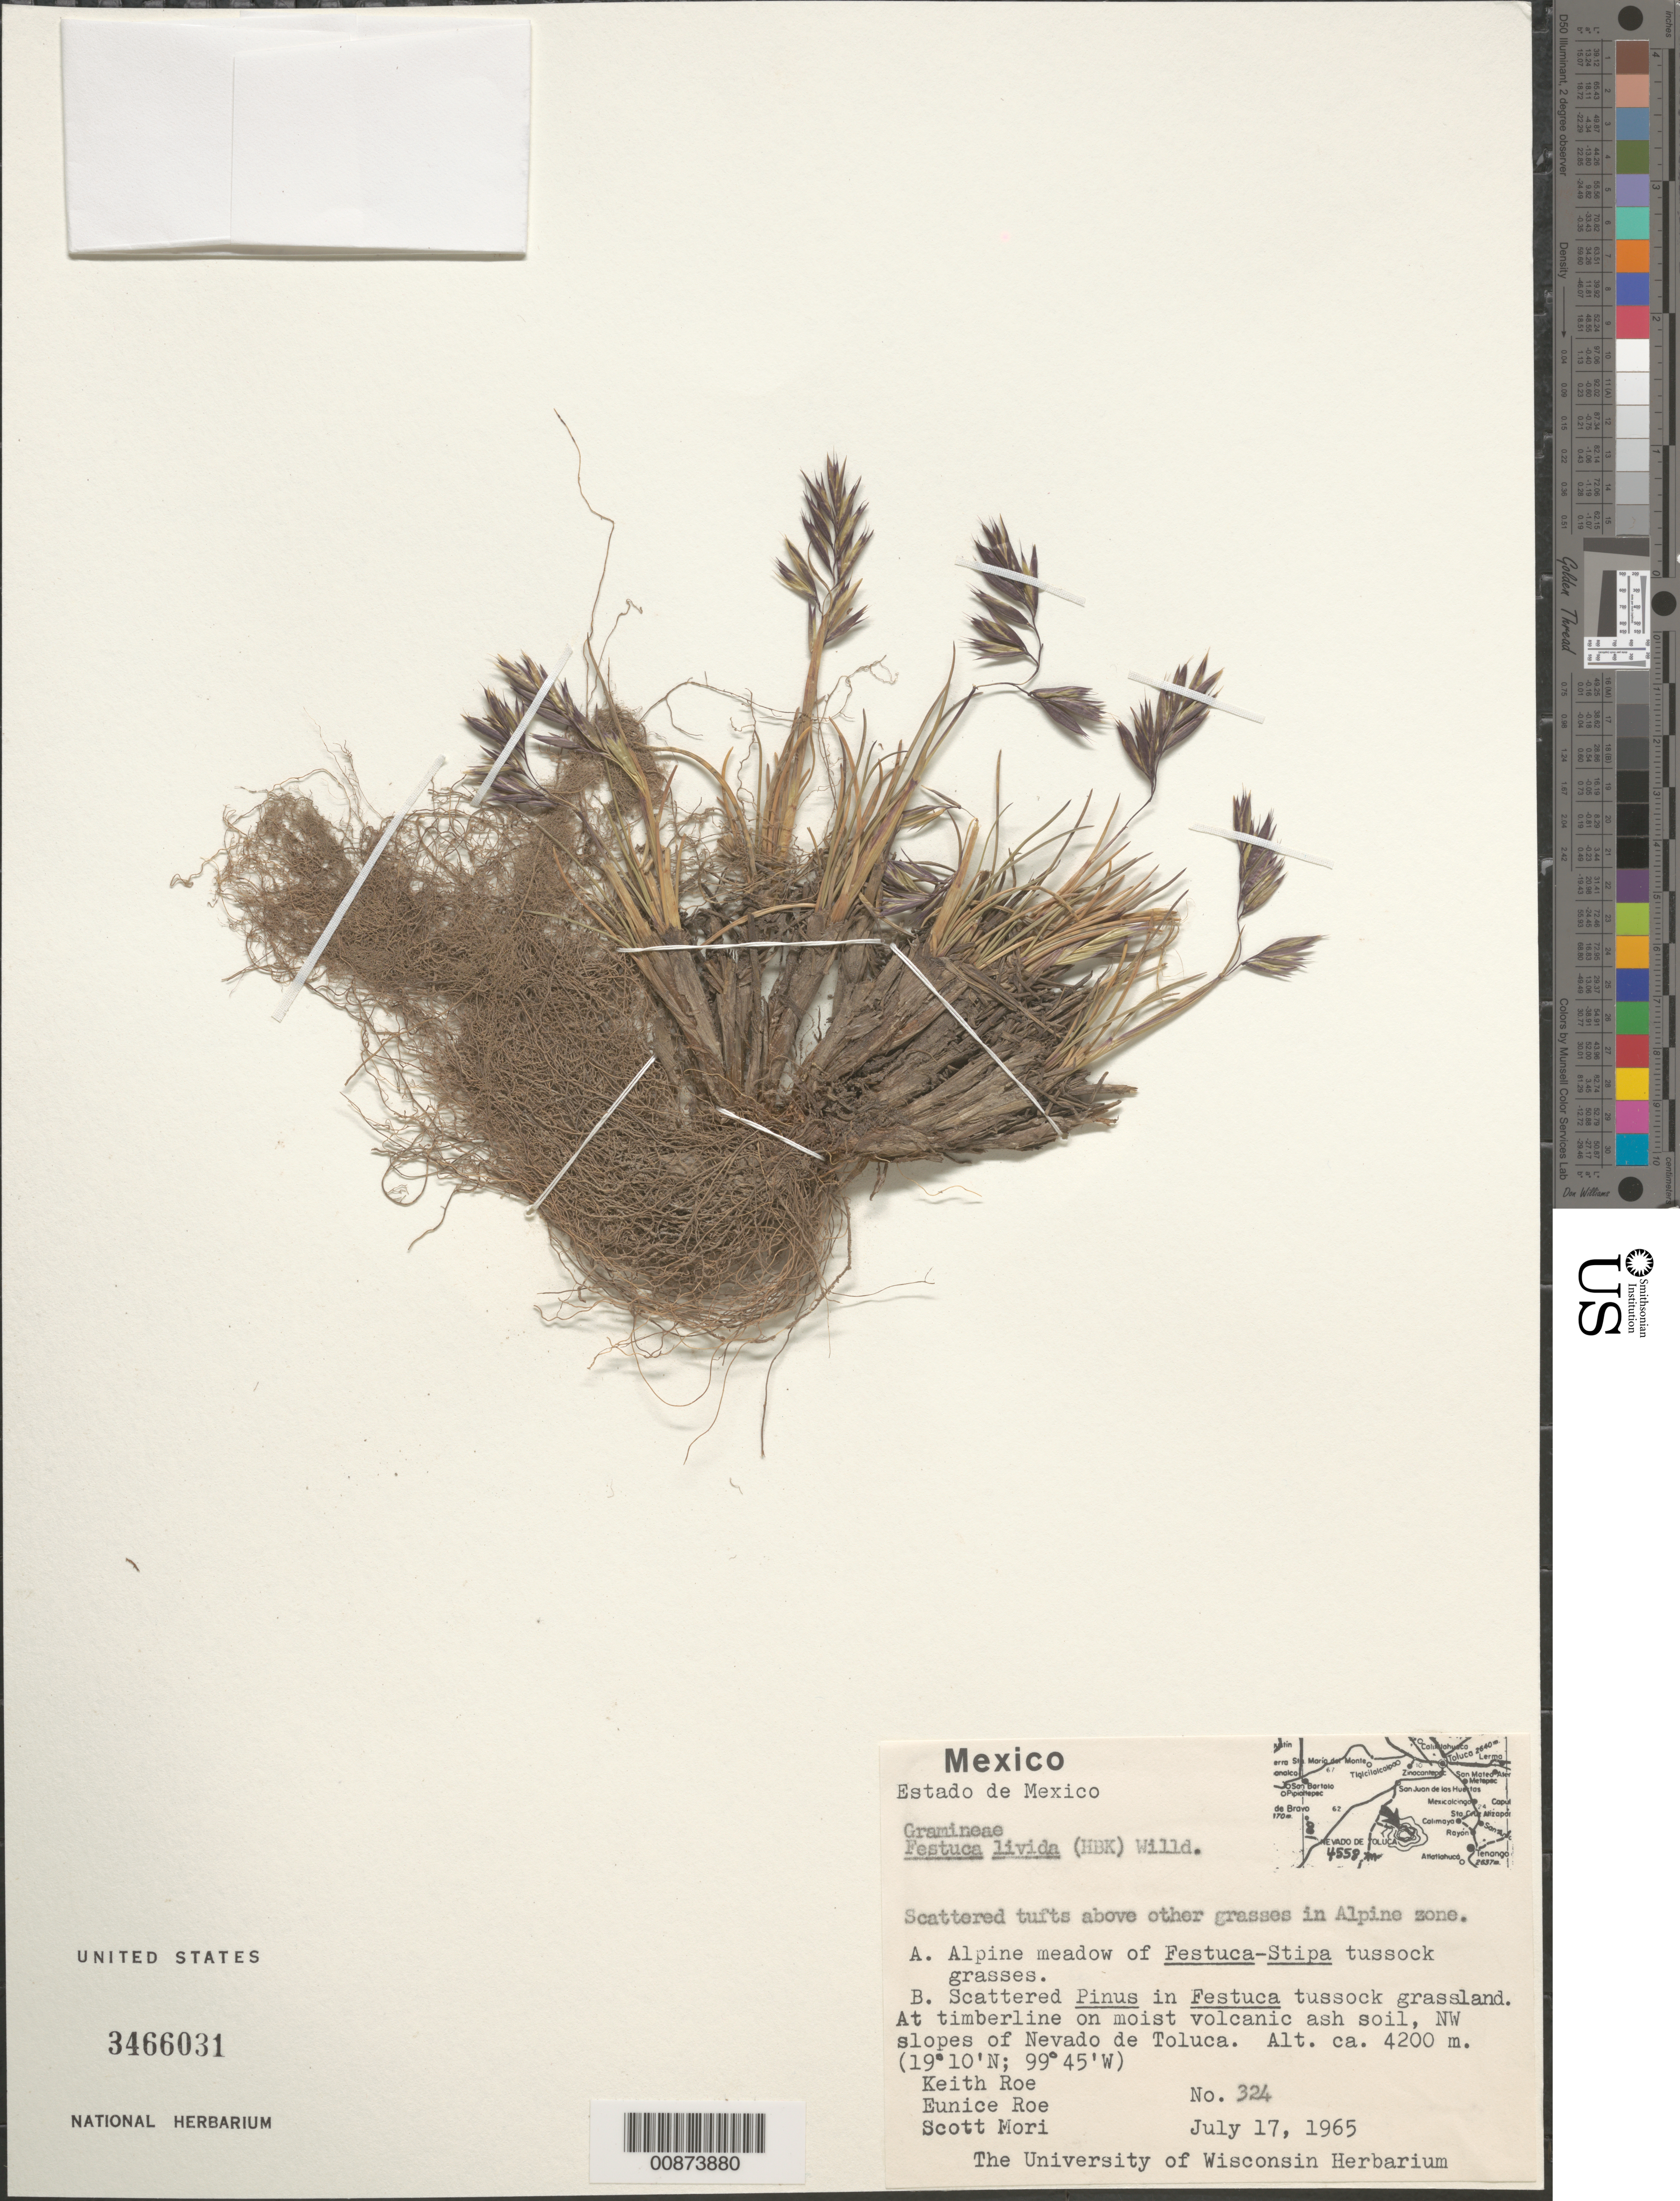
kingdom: Plantae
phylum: Tracheophyta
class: Liliopsida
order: Poales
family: Poaceae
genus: Festuca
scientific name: Festuca livida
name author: (Kunth) Willd.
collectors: K. E. Roe, E. Roe & S. Mori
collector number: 324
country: Mexico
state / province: México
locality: NW slopes of Nevado de Toluca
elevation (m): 4200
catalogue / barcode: US 3466031